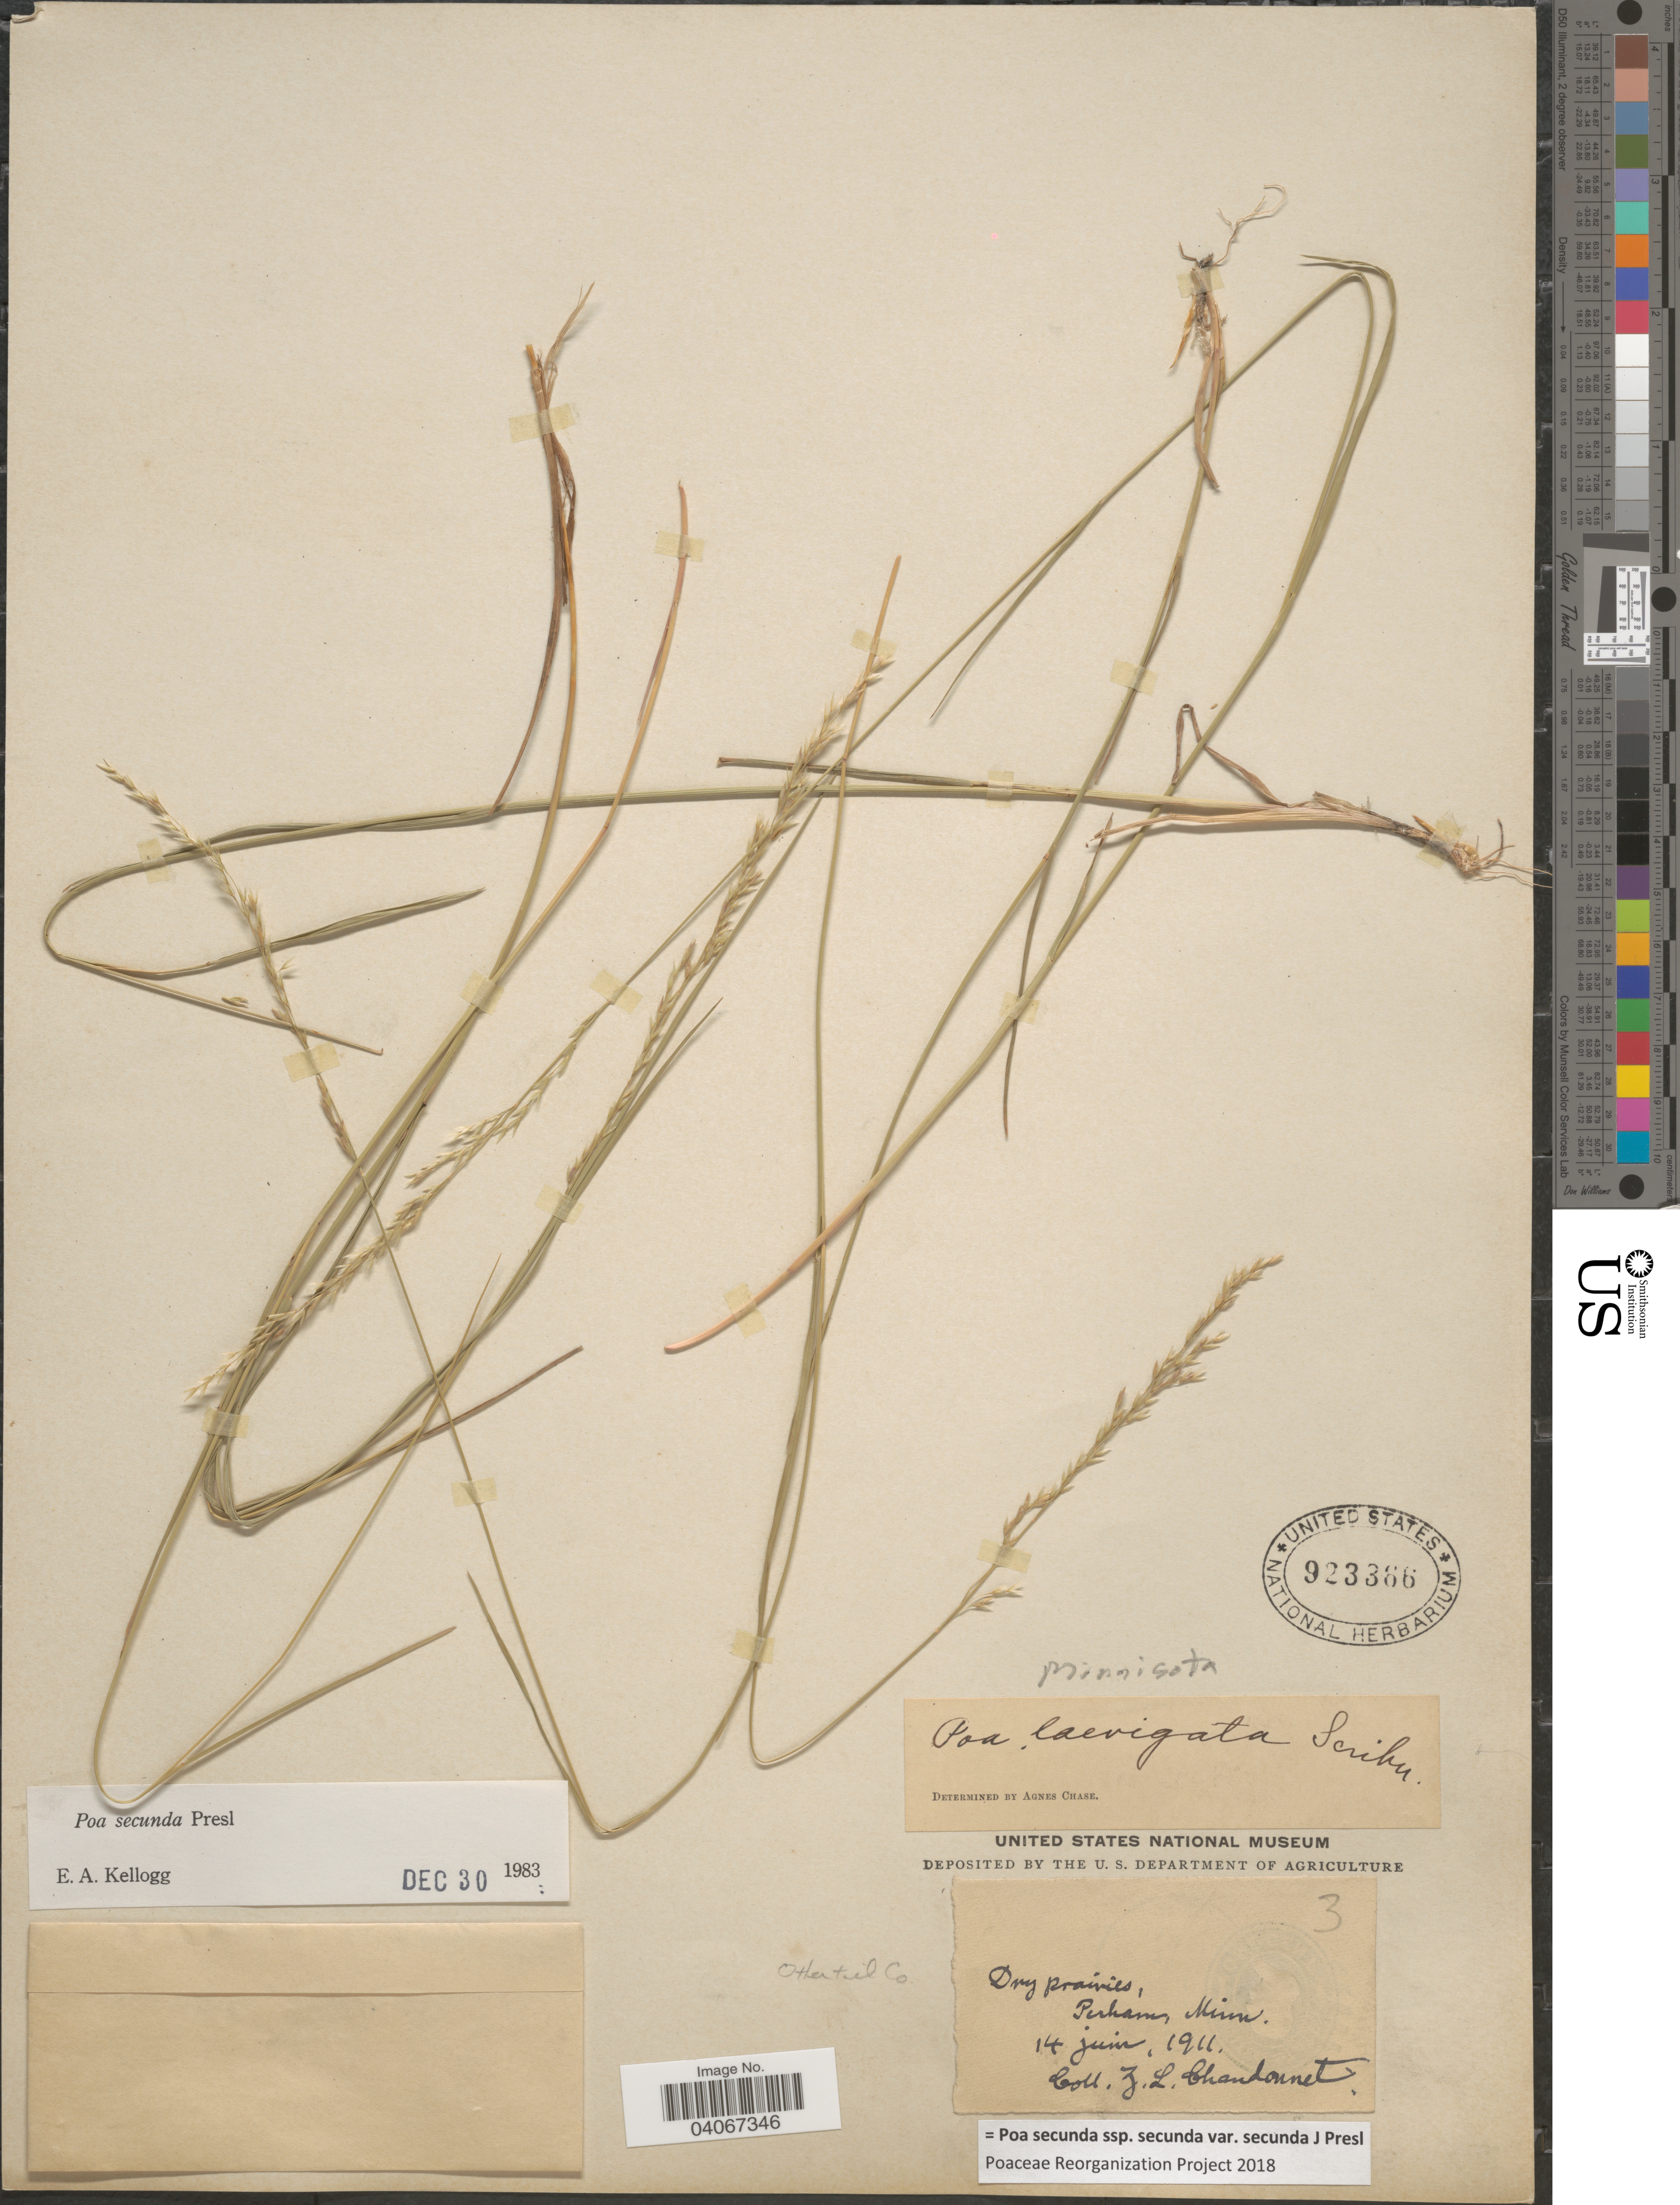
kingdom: Plantae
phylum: Tracheophyta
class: Liliopsida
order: Poales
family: Poaceae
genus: Poa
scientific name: Poa secunda subsp. secunda var. secunda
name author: J. Presl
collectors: Z. Chandonnet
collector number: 3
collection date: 1911-06-14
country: United States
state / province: Minnesota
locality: Dry prairies, Perham. Otter Tail Co.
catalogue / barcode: US 923366